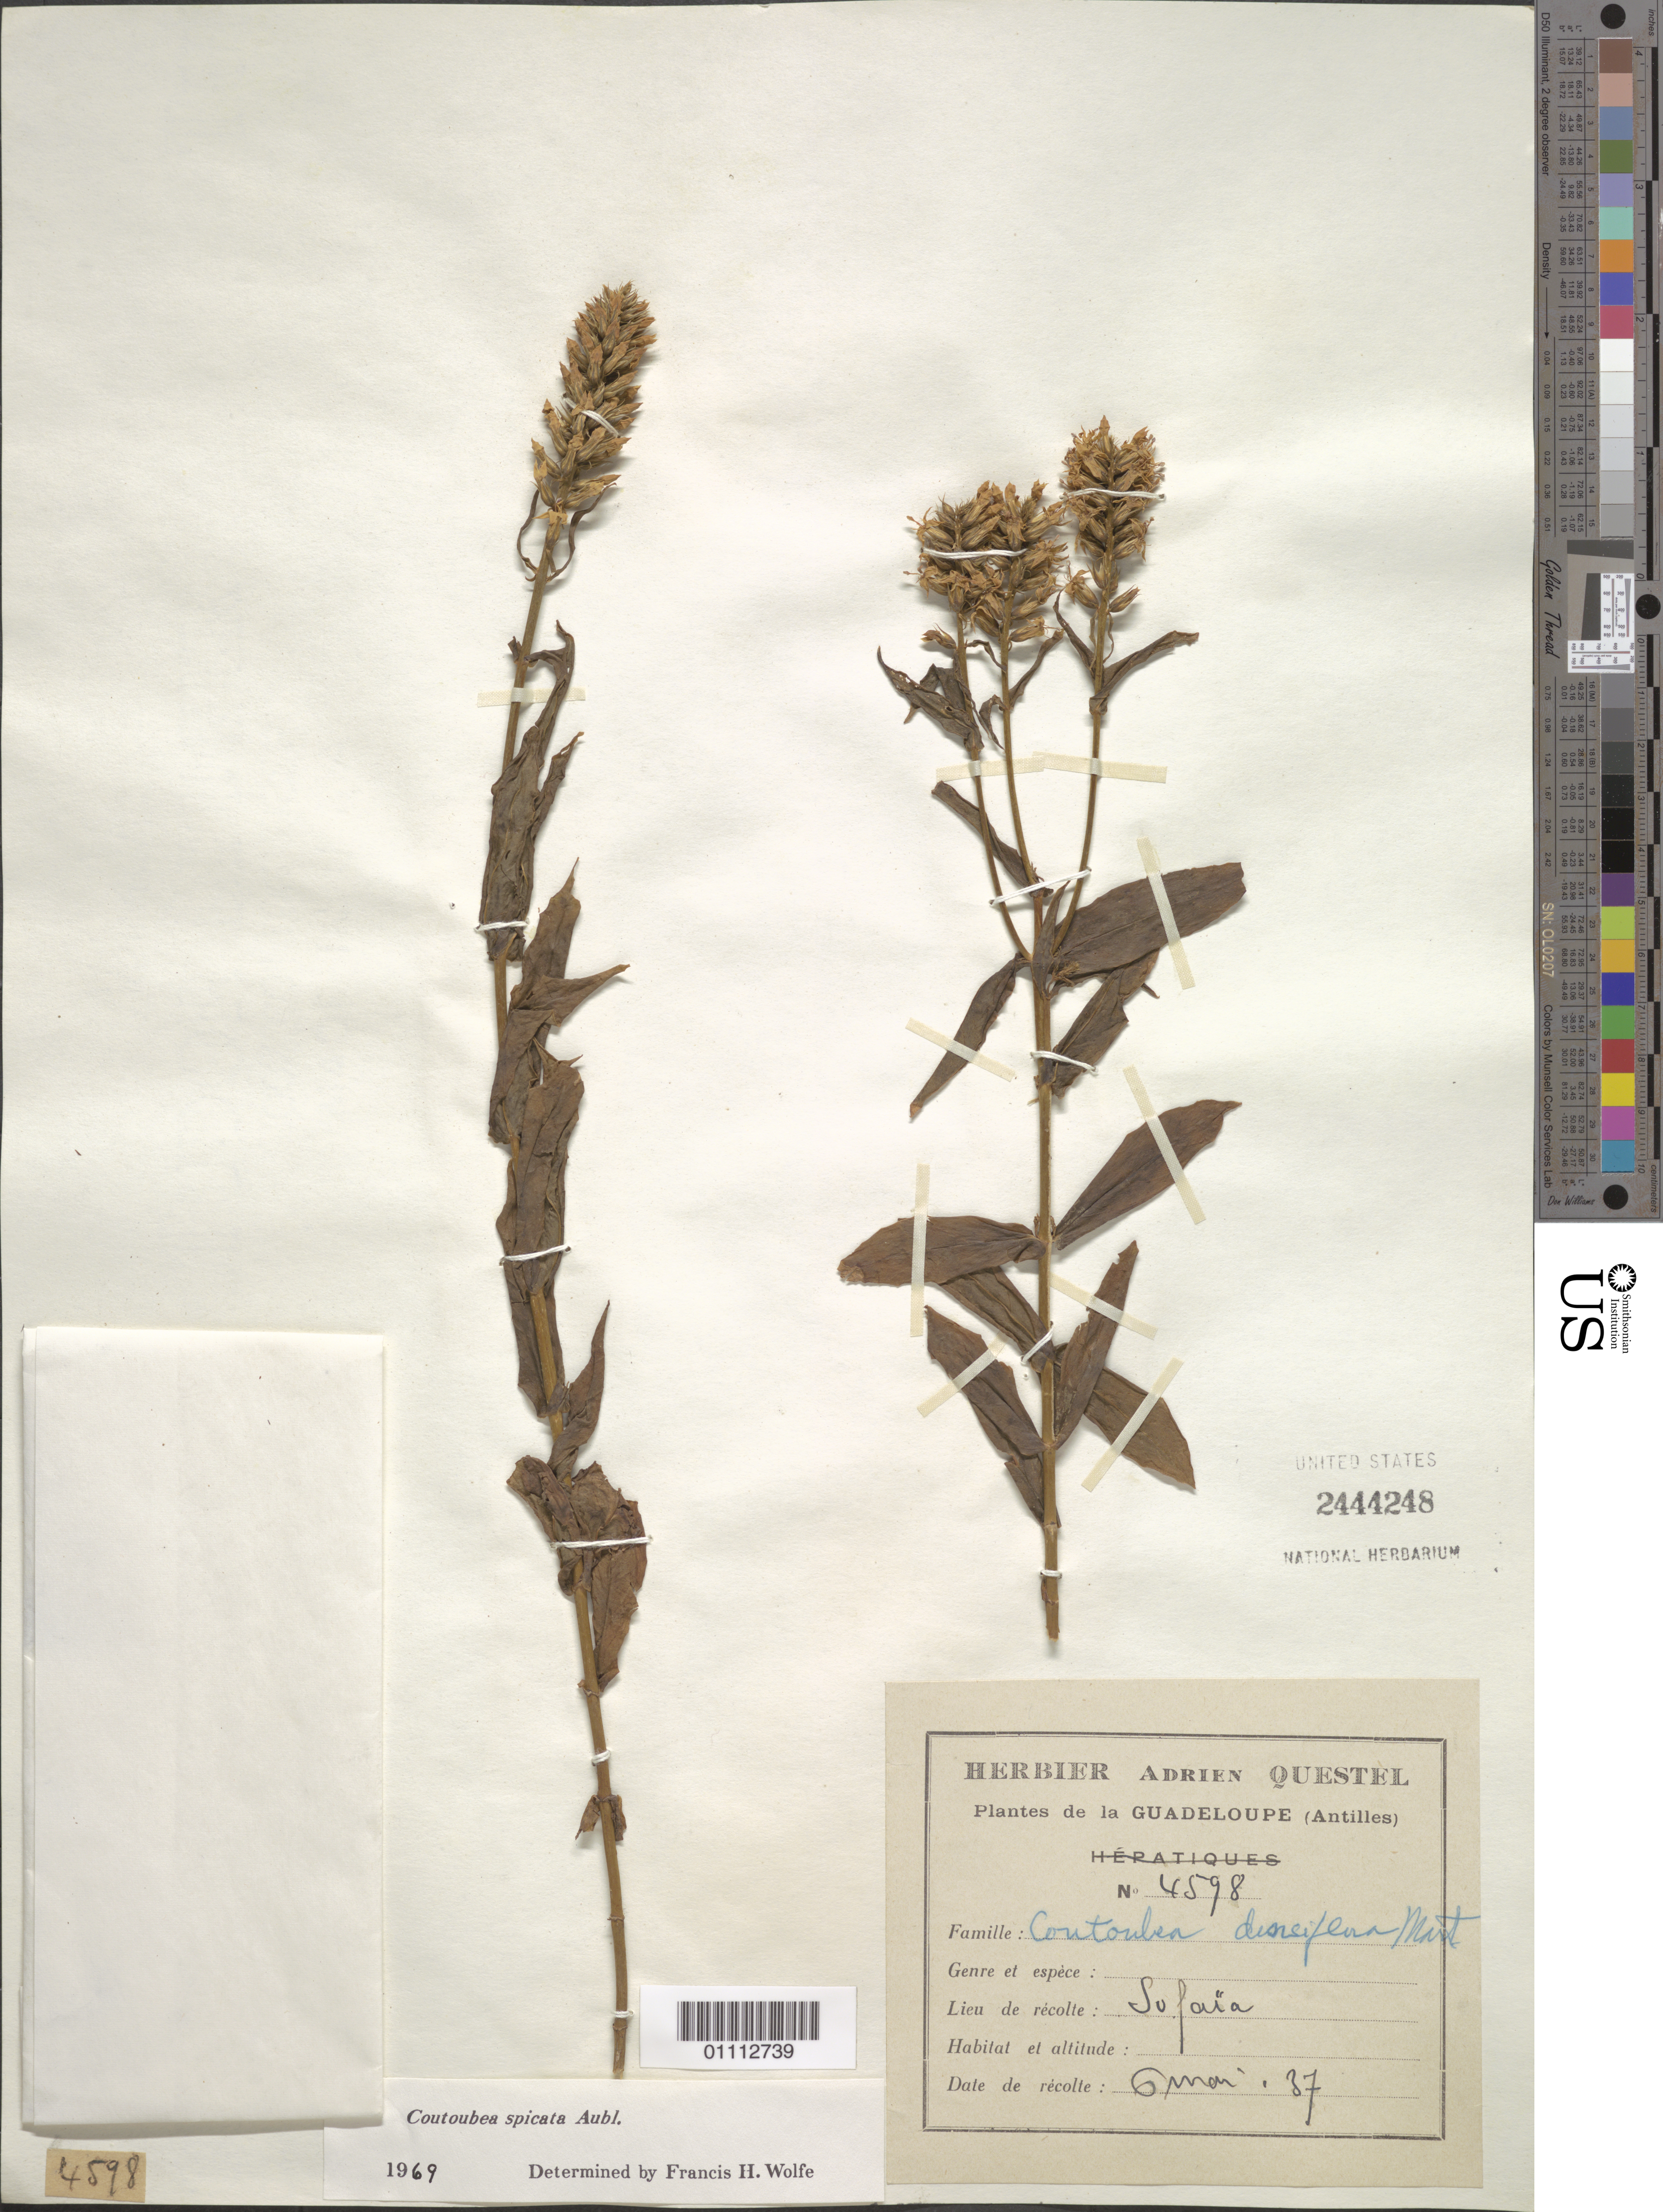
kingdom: Plantae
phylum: Tracheophyta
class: Magnoliopsida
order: Gentianales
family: Gentianaceae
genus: Coutoubea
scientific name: Coutoubea spicata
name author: Aubl.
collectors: A. Questel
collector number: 4598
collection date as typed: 06 May 1937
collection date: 1937-05-06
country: Guadeloupe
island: Basse Terre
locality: Soufriere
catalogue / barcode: US 2444248